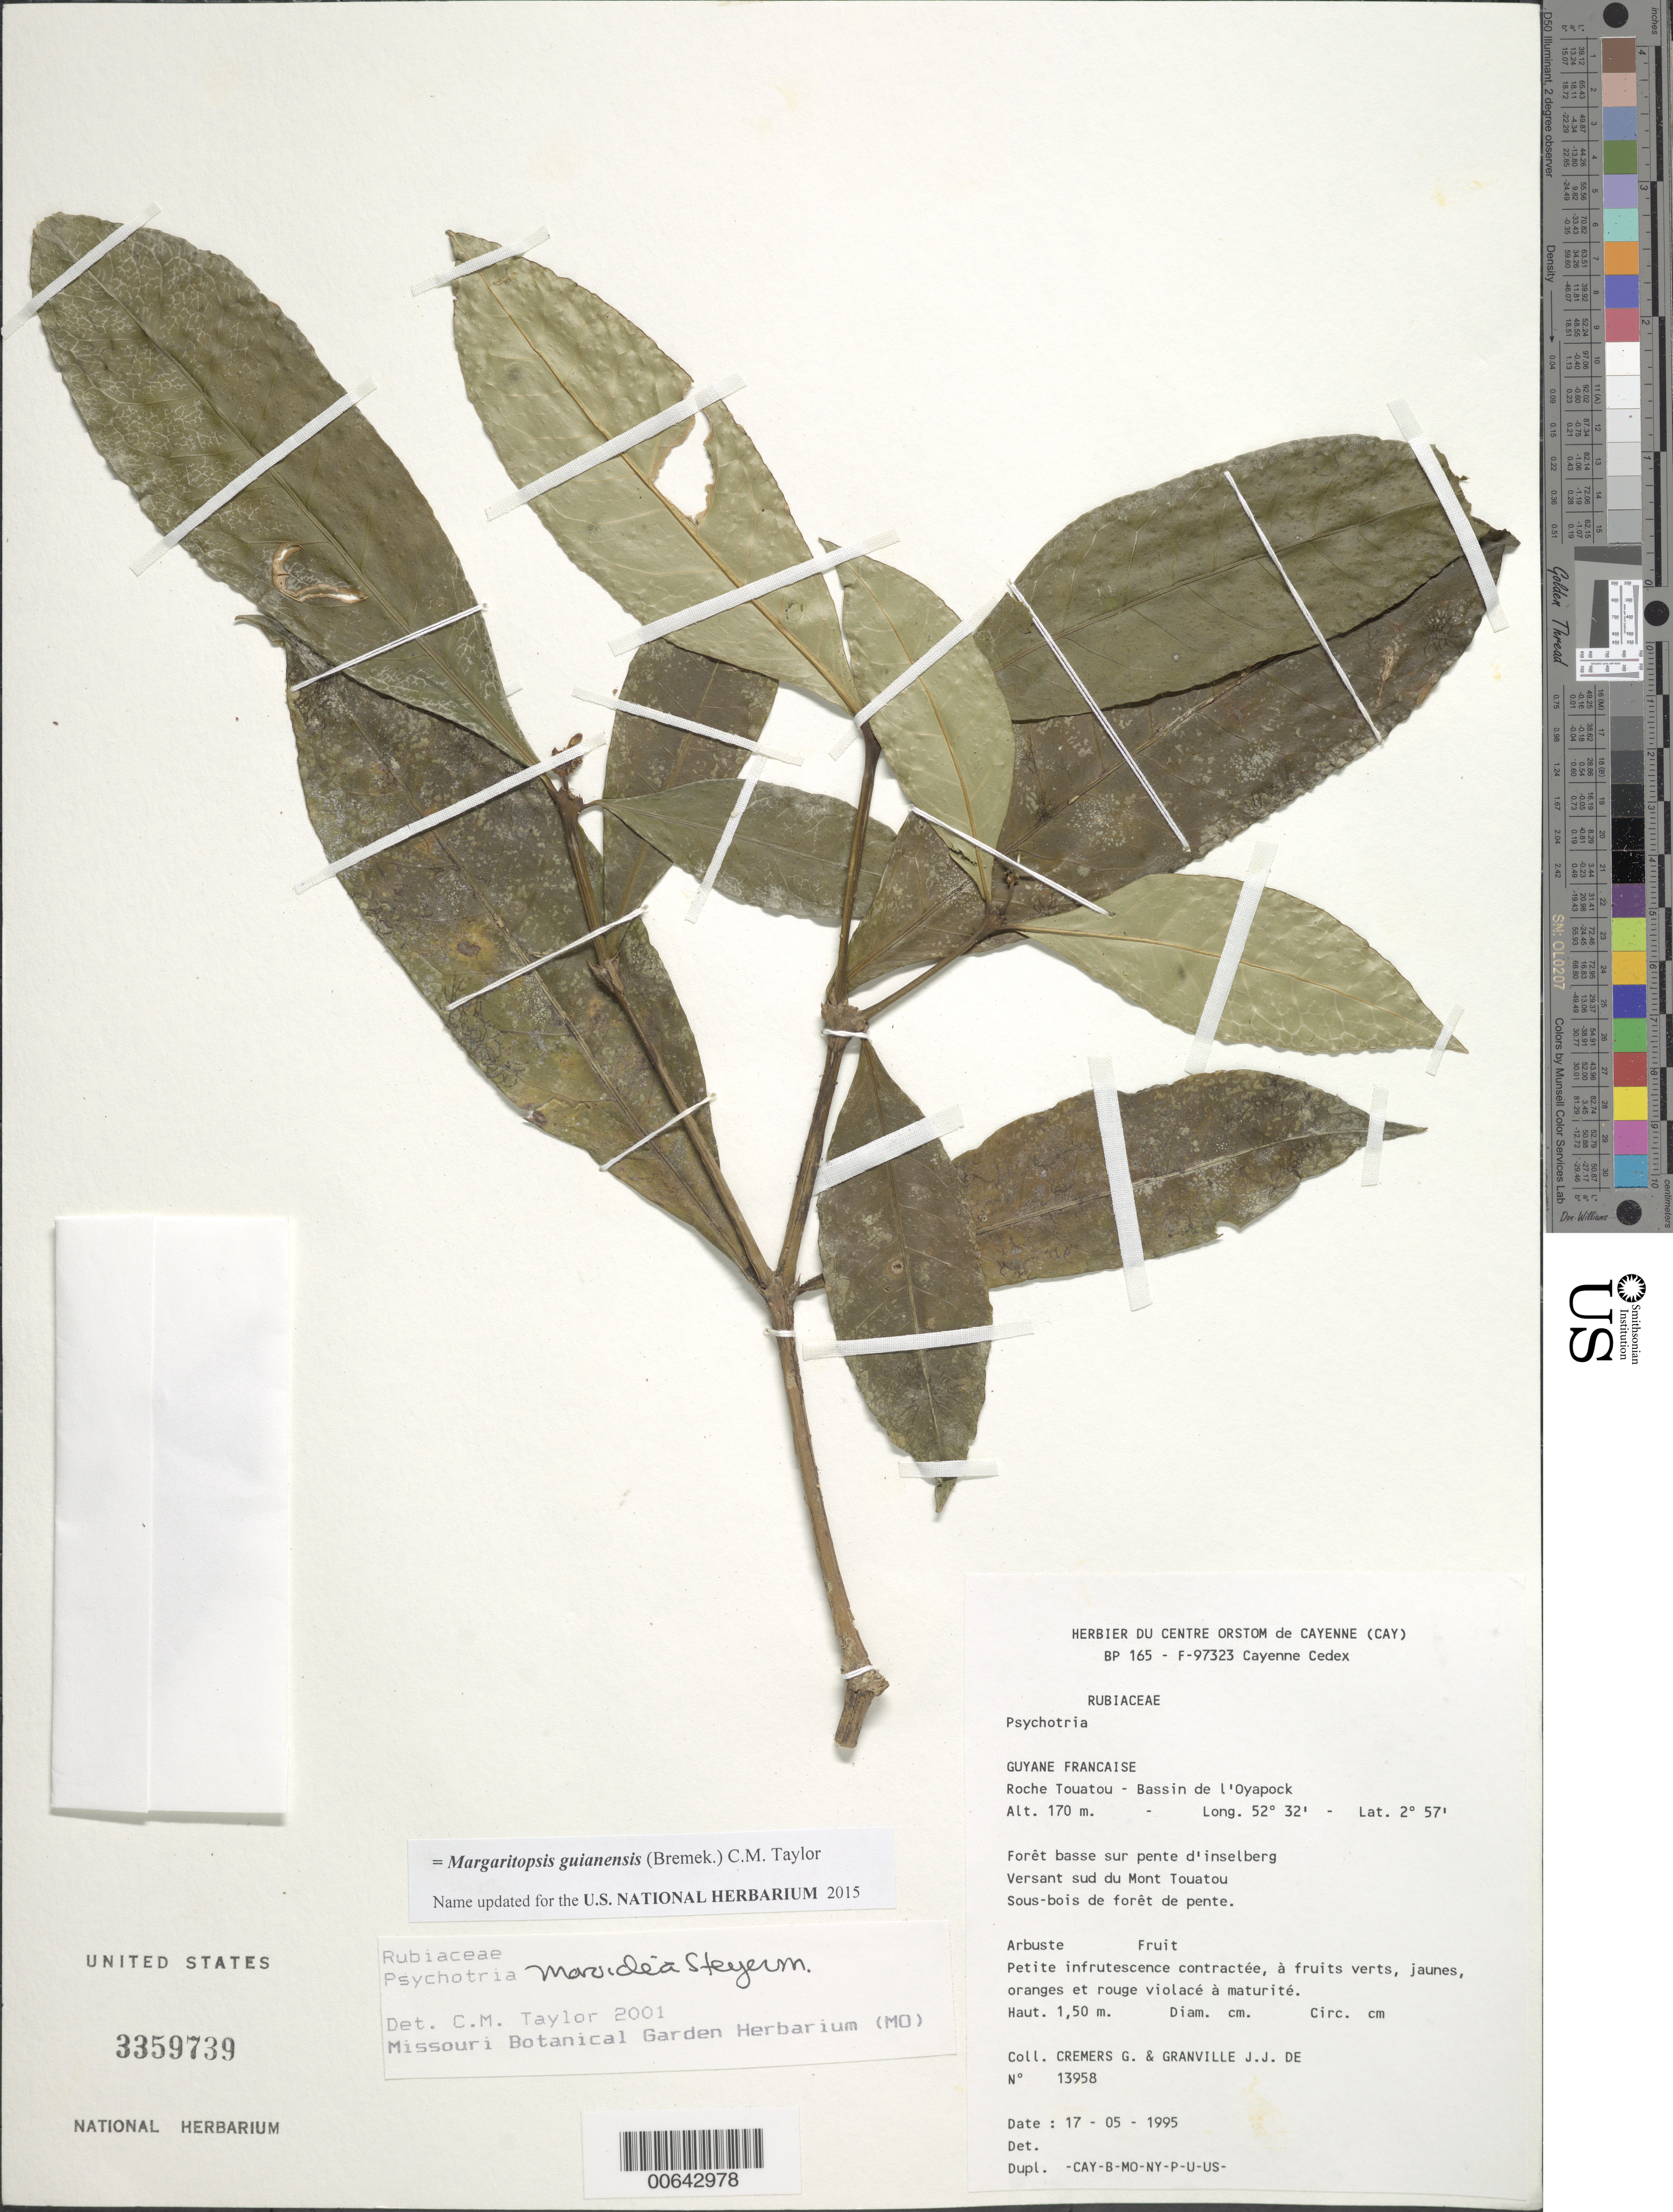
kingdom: Plantae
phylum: Tracheophyta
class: Magnoliopsida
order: Gentianales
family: Rubiaceae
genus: Psychotria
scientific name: Psychotria moroidea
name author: Steyerm.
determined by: Taylor, Charlotte M.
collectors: G. Cremers & J.-J. de Granville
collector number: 13958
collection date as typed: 17-May-95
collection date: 1995-05-17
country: French Guiana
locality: Roche Touatou, Bassin de l'Oyapock, versant sud du Mont Touatou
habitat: Low slope forest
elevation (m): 170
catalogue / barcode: US 3359739